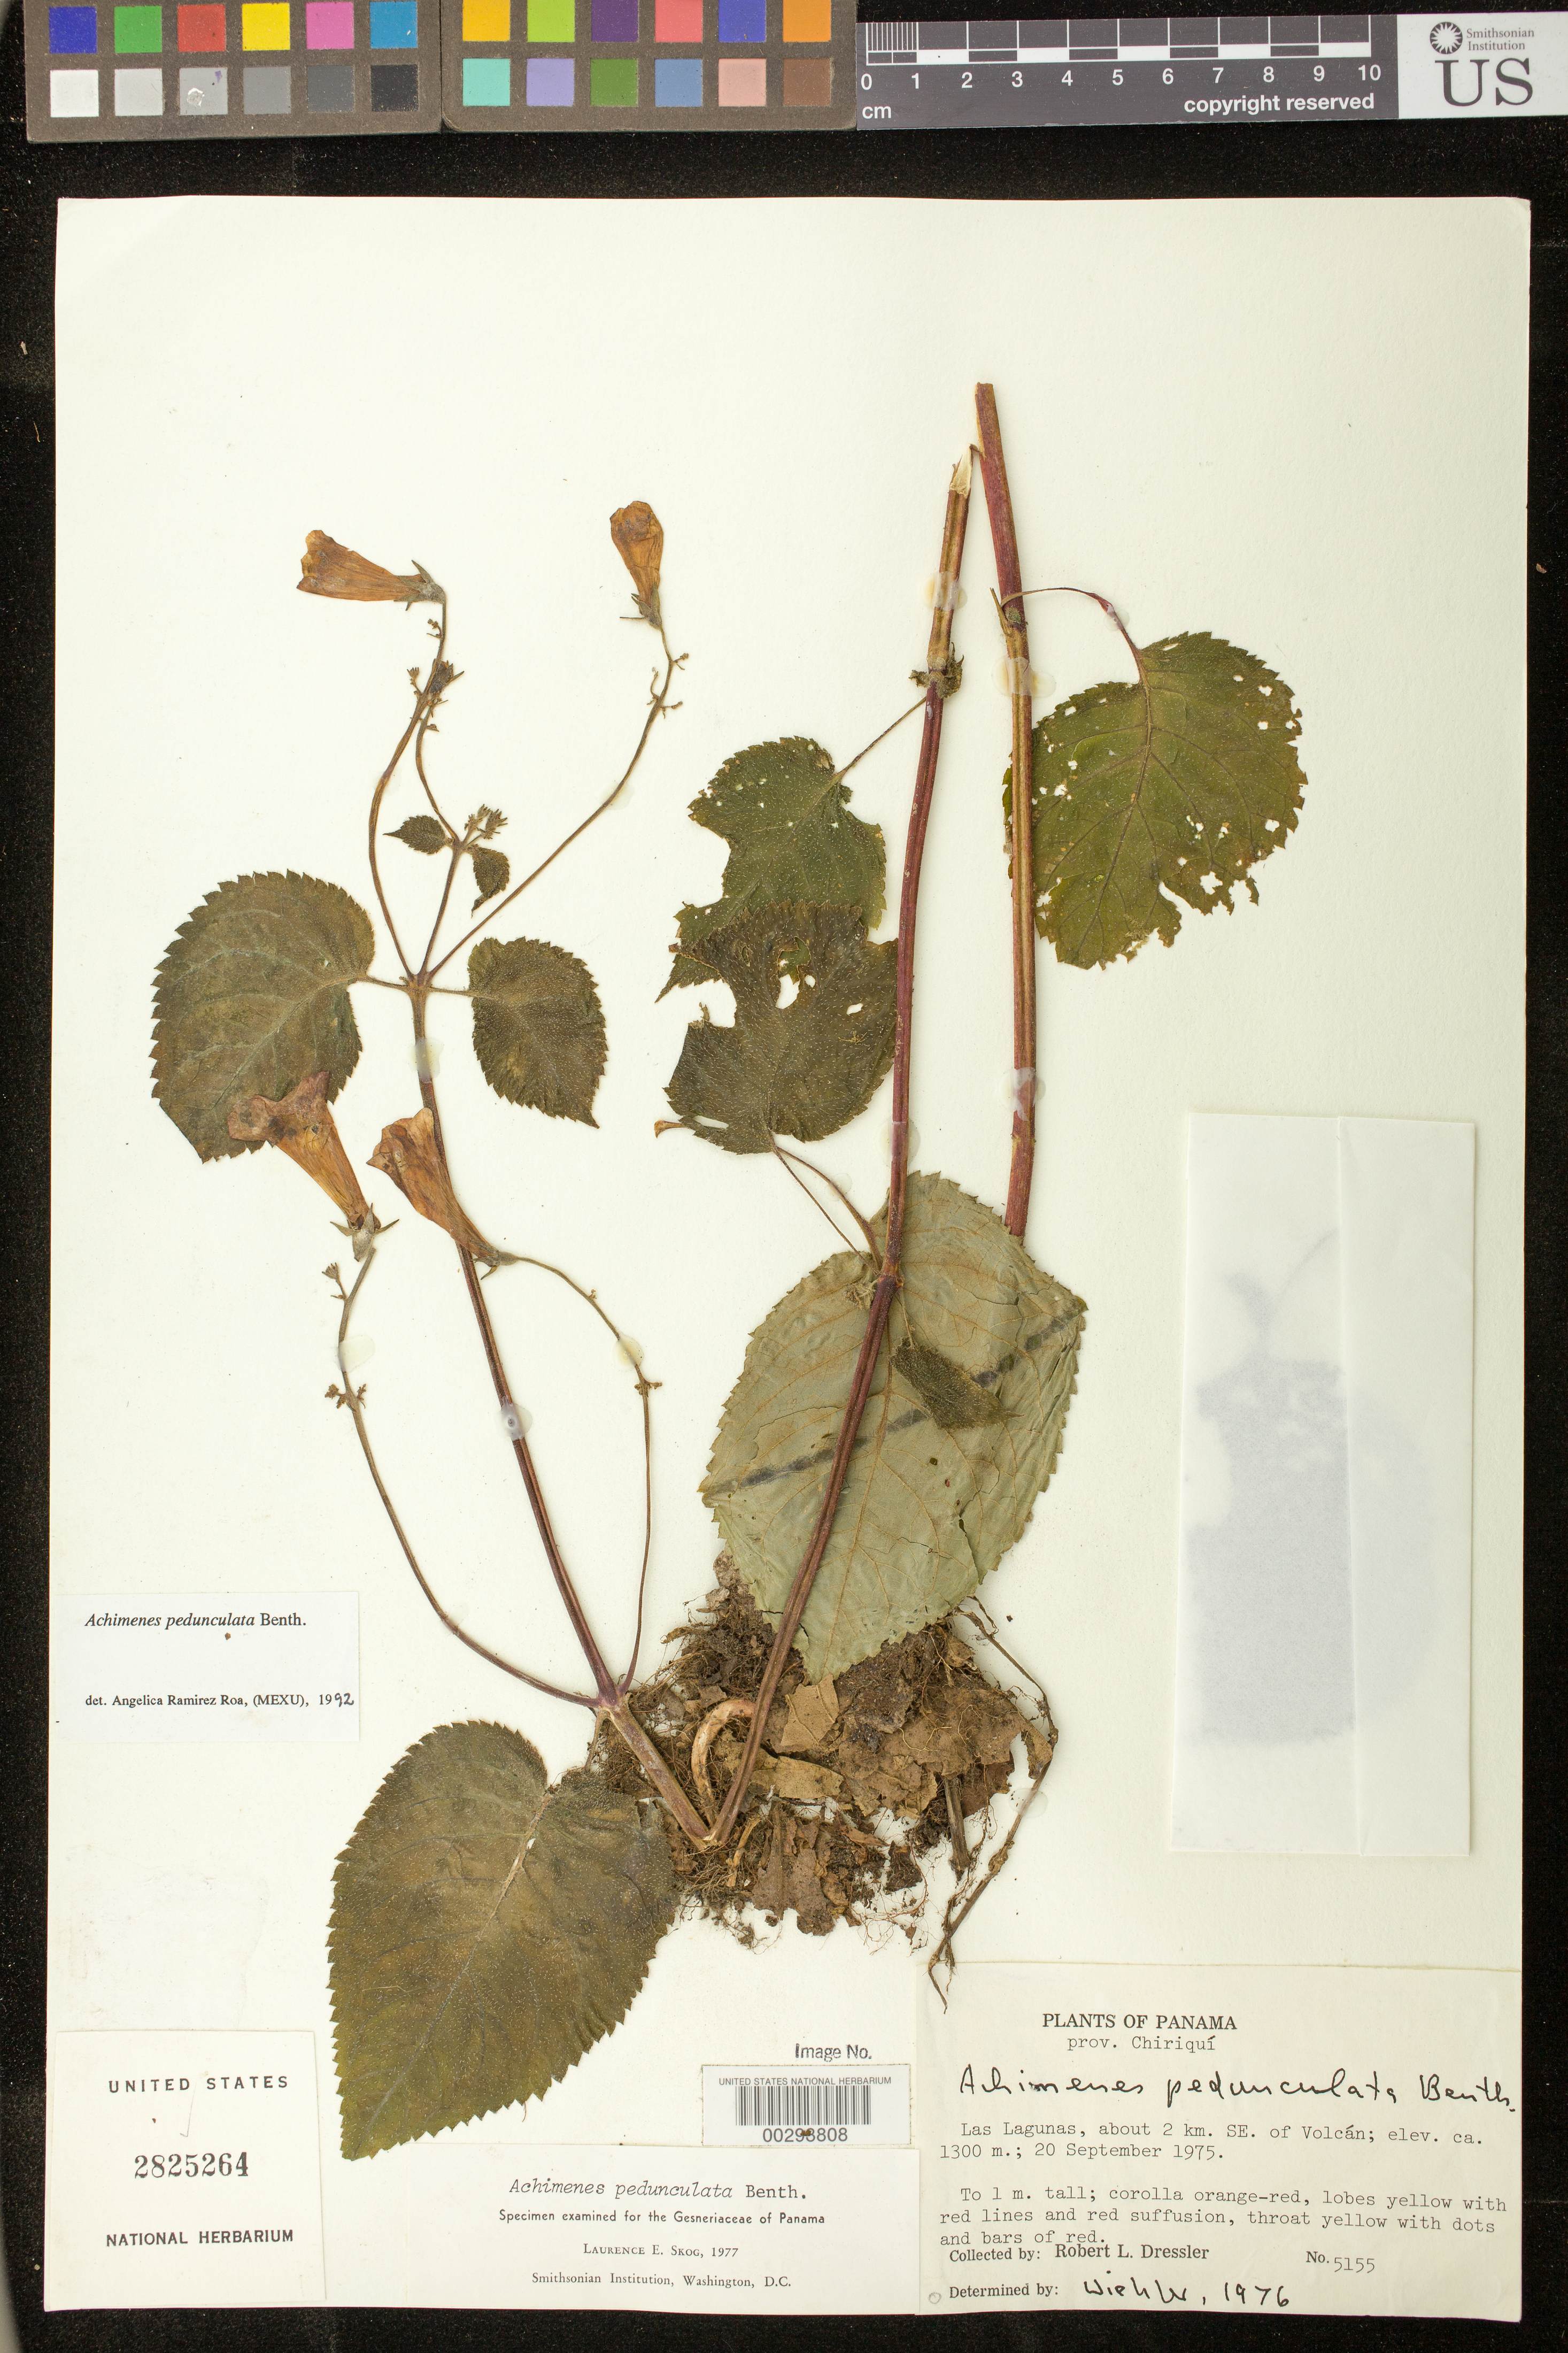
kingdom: Plantae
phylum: Tracheophyta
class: Magnoliopsida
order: Lamiales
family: Gesneriaceae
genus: Achimenes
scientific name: Achimenes pedunculata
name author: Benth.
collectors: R. Dressler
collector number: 5155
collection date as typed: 20 Sep 1975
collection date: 1975-09-20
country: Panama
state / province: Chiriquí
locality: Las Lagunas, about 2 km SE of Volcan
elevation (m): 1300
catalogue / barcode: US 2825264